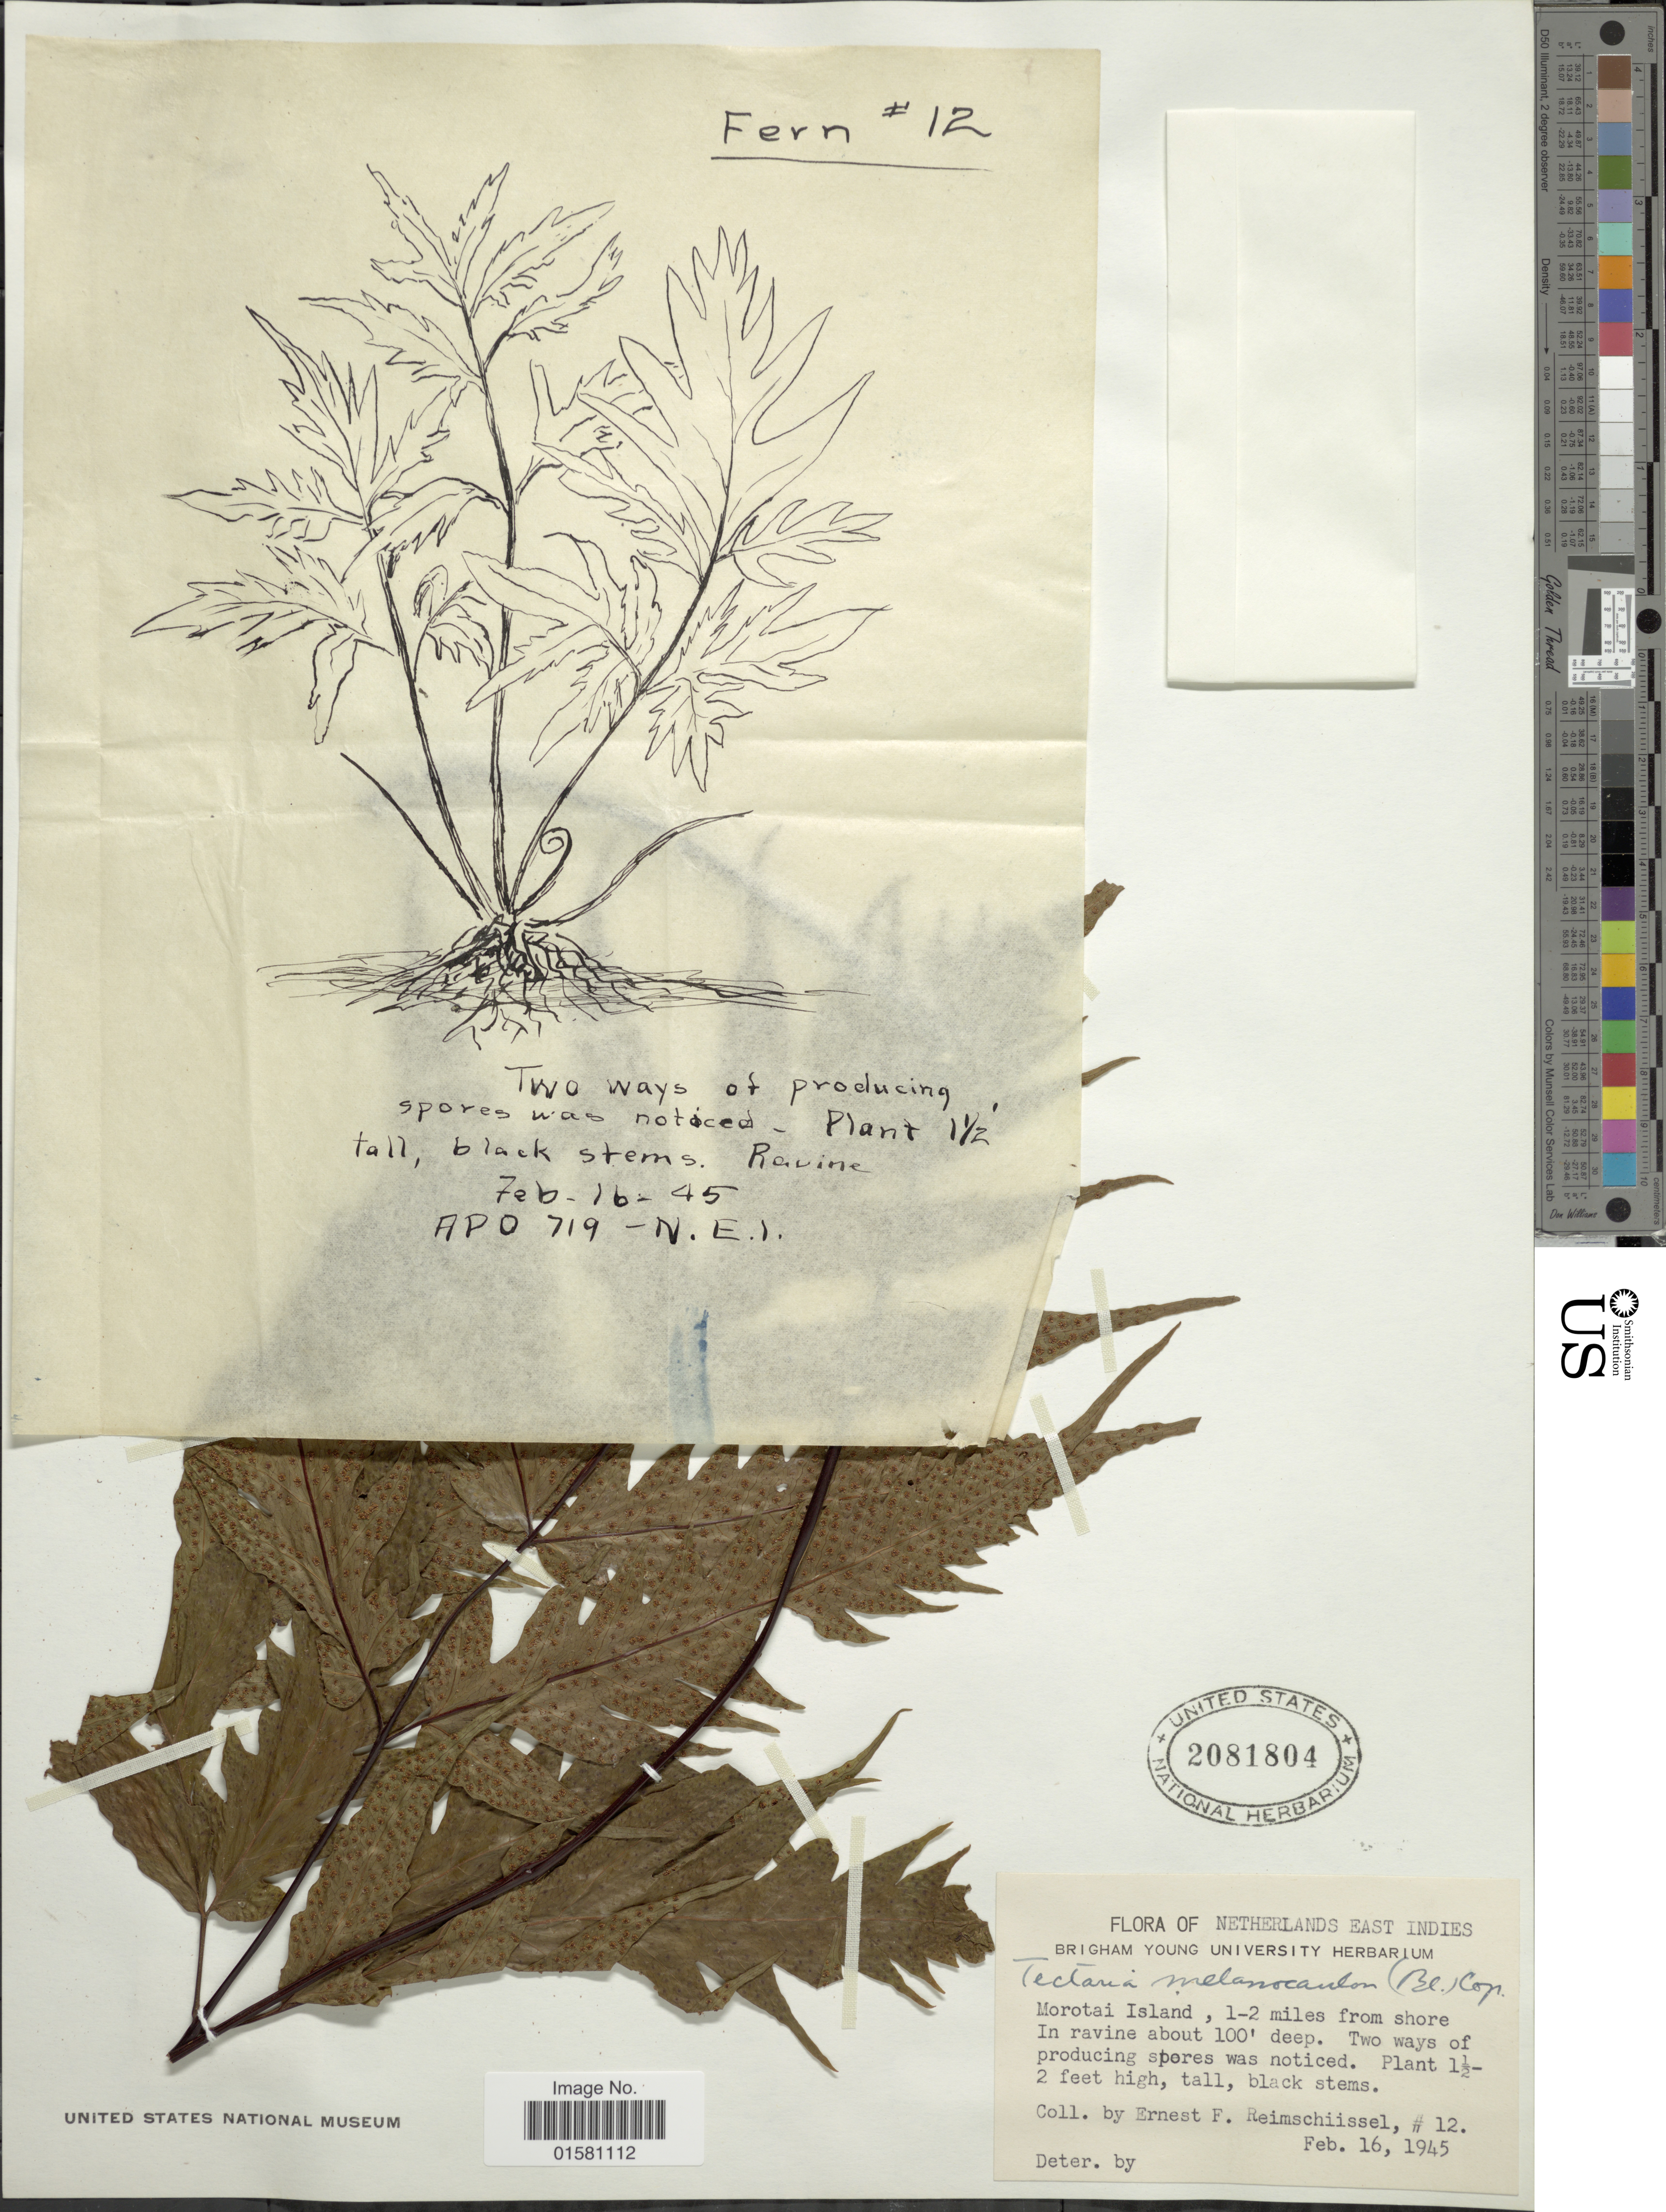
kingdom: Plantae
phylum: Tracheophyta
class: Polypodiopsida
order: Polypodiales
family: Tectariaceae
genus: Tectaria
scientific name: Tectaria melanocaulos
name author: (Bedd.) Copel.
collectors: E. Reimschiissel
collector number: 12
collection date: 1945-02-16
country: Indonesia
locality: Netherlands East Indies. Morotai Island, 1-2 miles from shore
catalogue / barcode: US 2081804